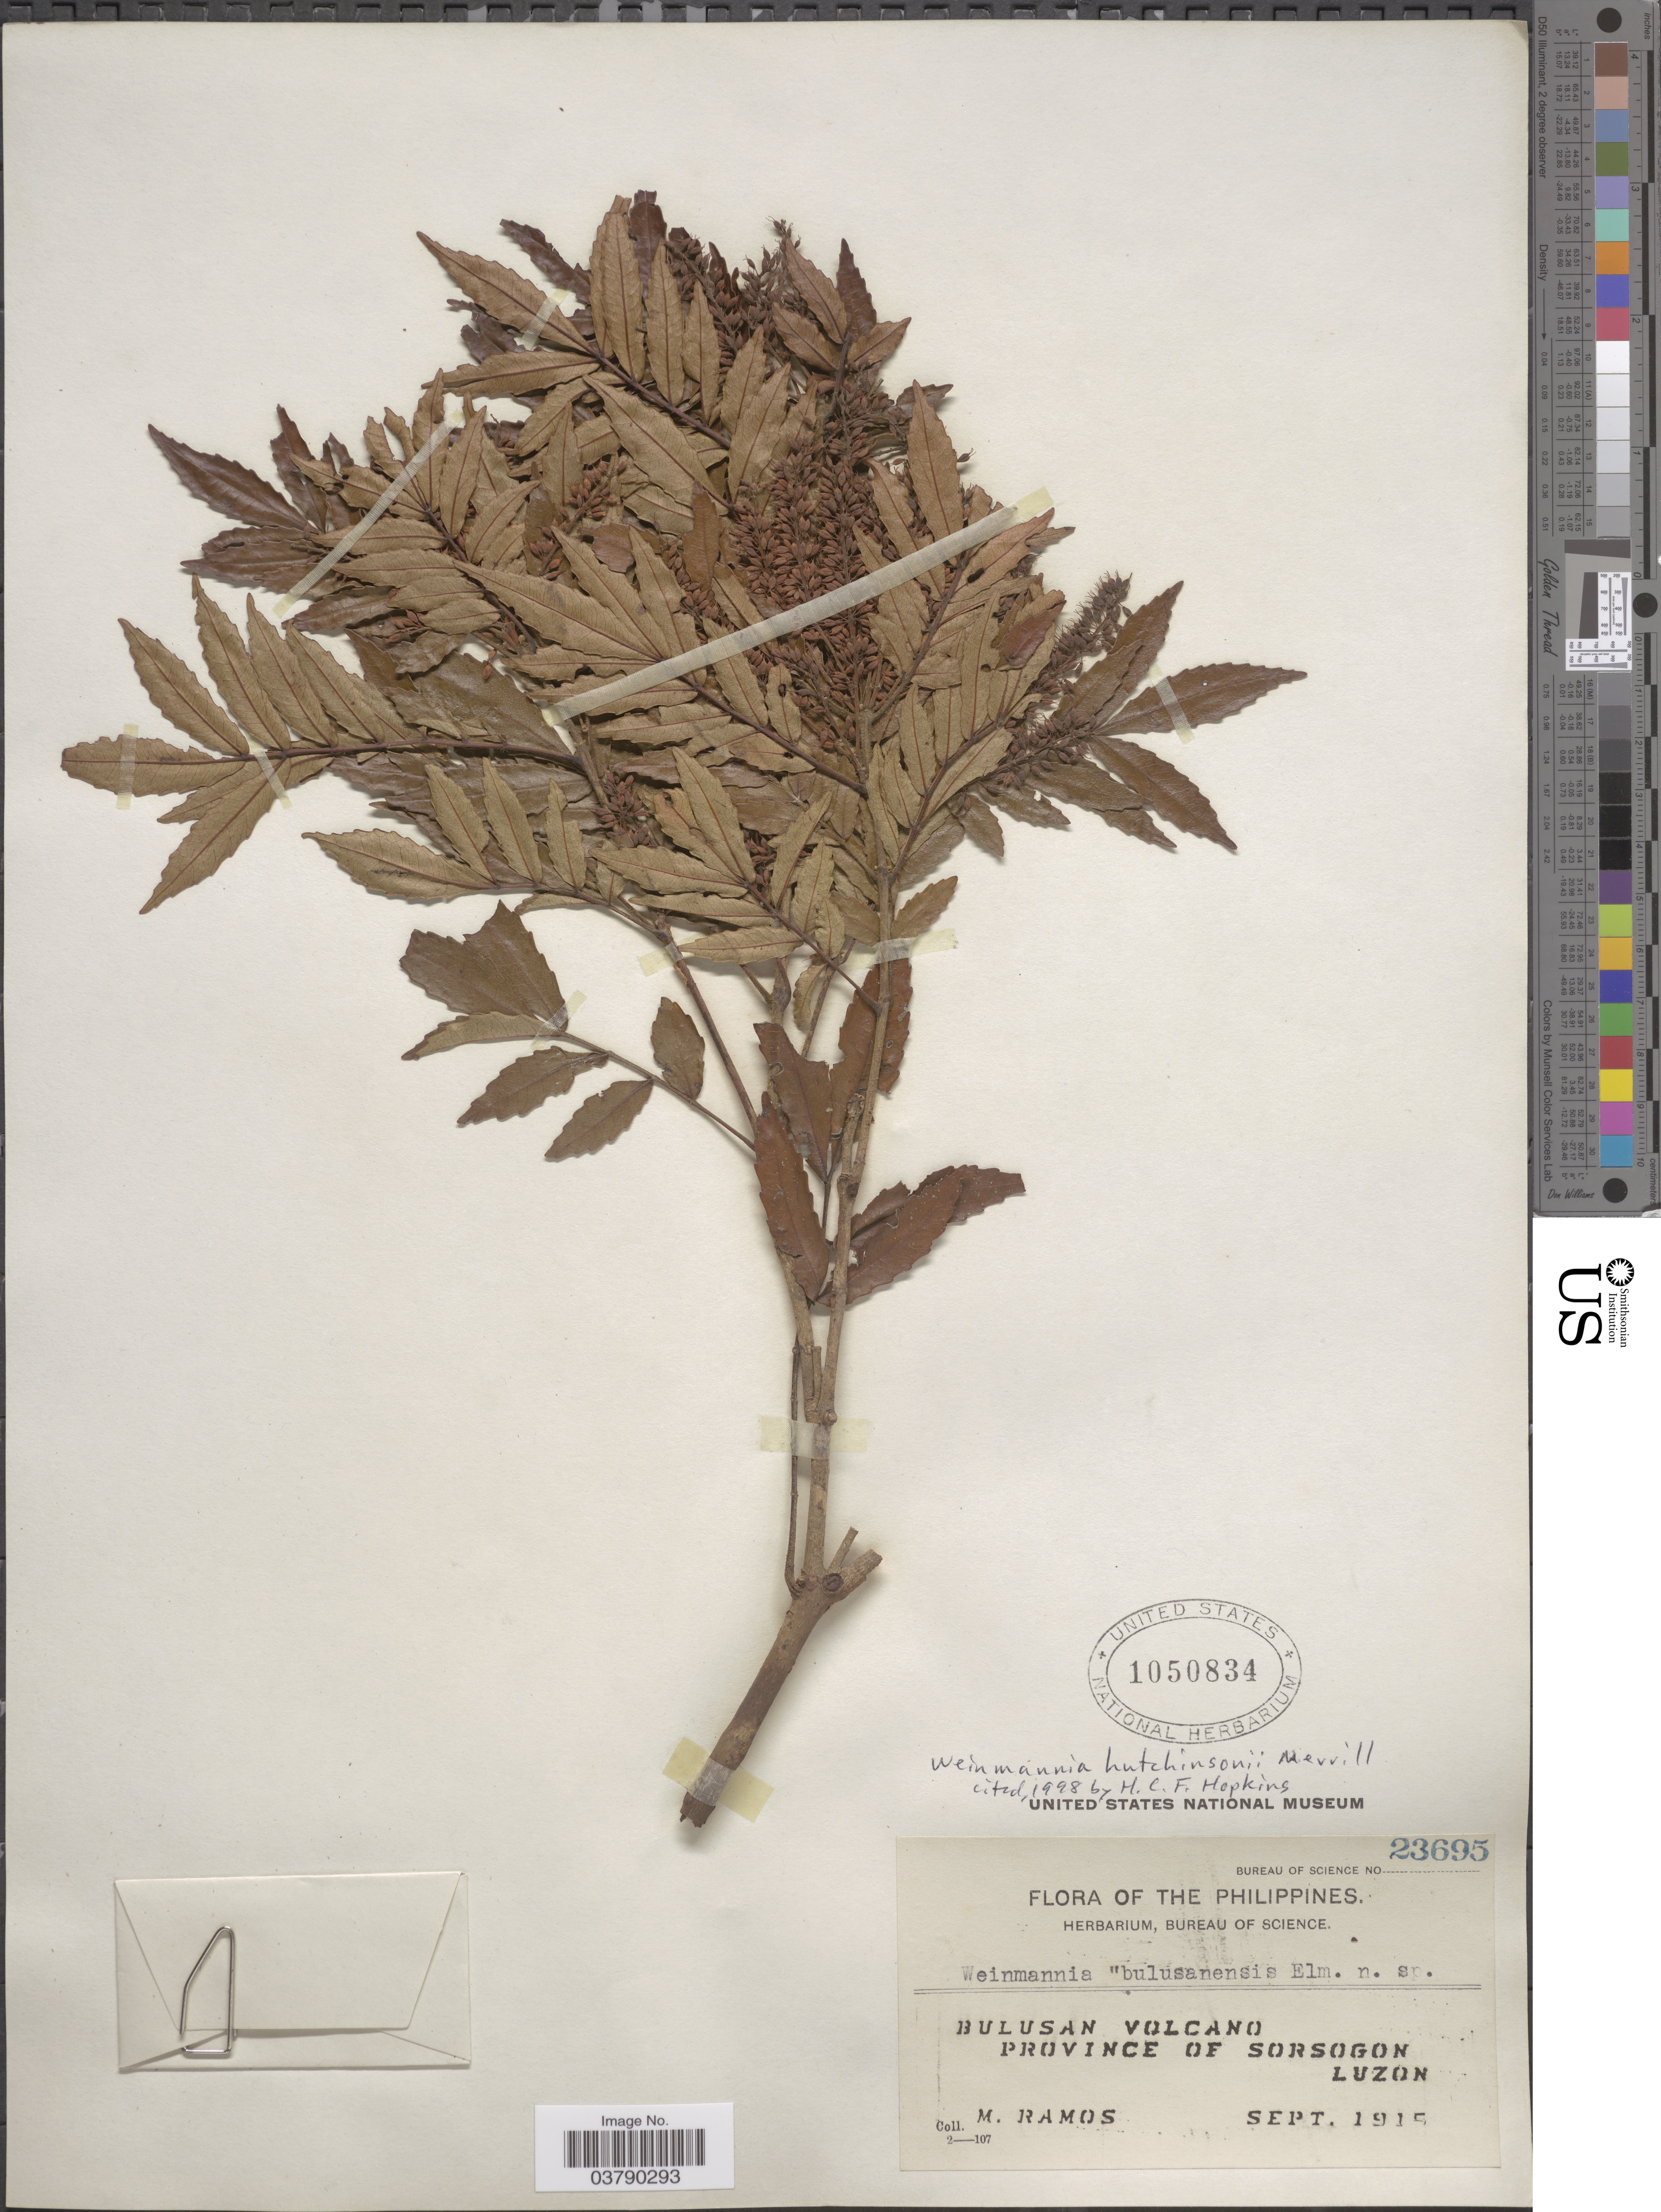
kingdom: Plantae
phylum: Tracheophyta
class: Magnoliopsida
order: Oxalidales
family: Cunoniaceae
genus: Pterophylla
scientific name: Pterophylla hutchinsonii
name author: (Merr.) Pillon & H.C. Hopkins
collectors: M. Ramos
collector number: Bureau of Science 23695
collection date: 1915-09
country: Philippines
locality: Bulusan Volcano. Province of Sorsogon, Luzon.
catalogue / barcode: US 1050834